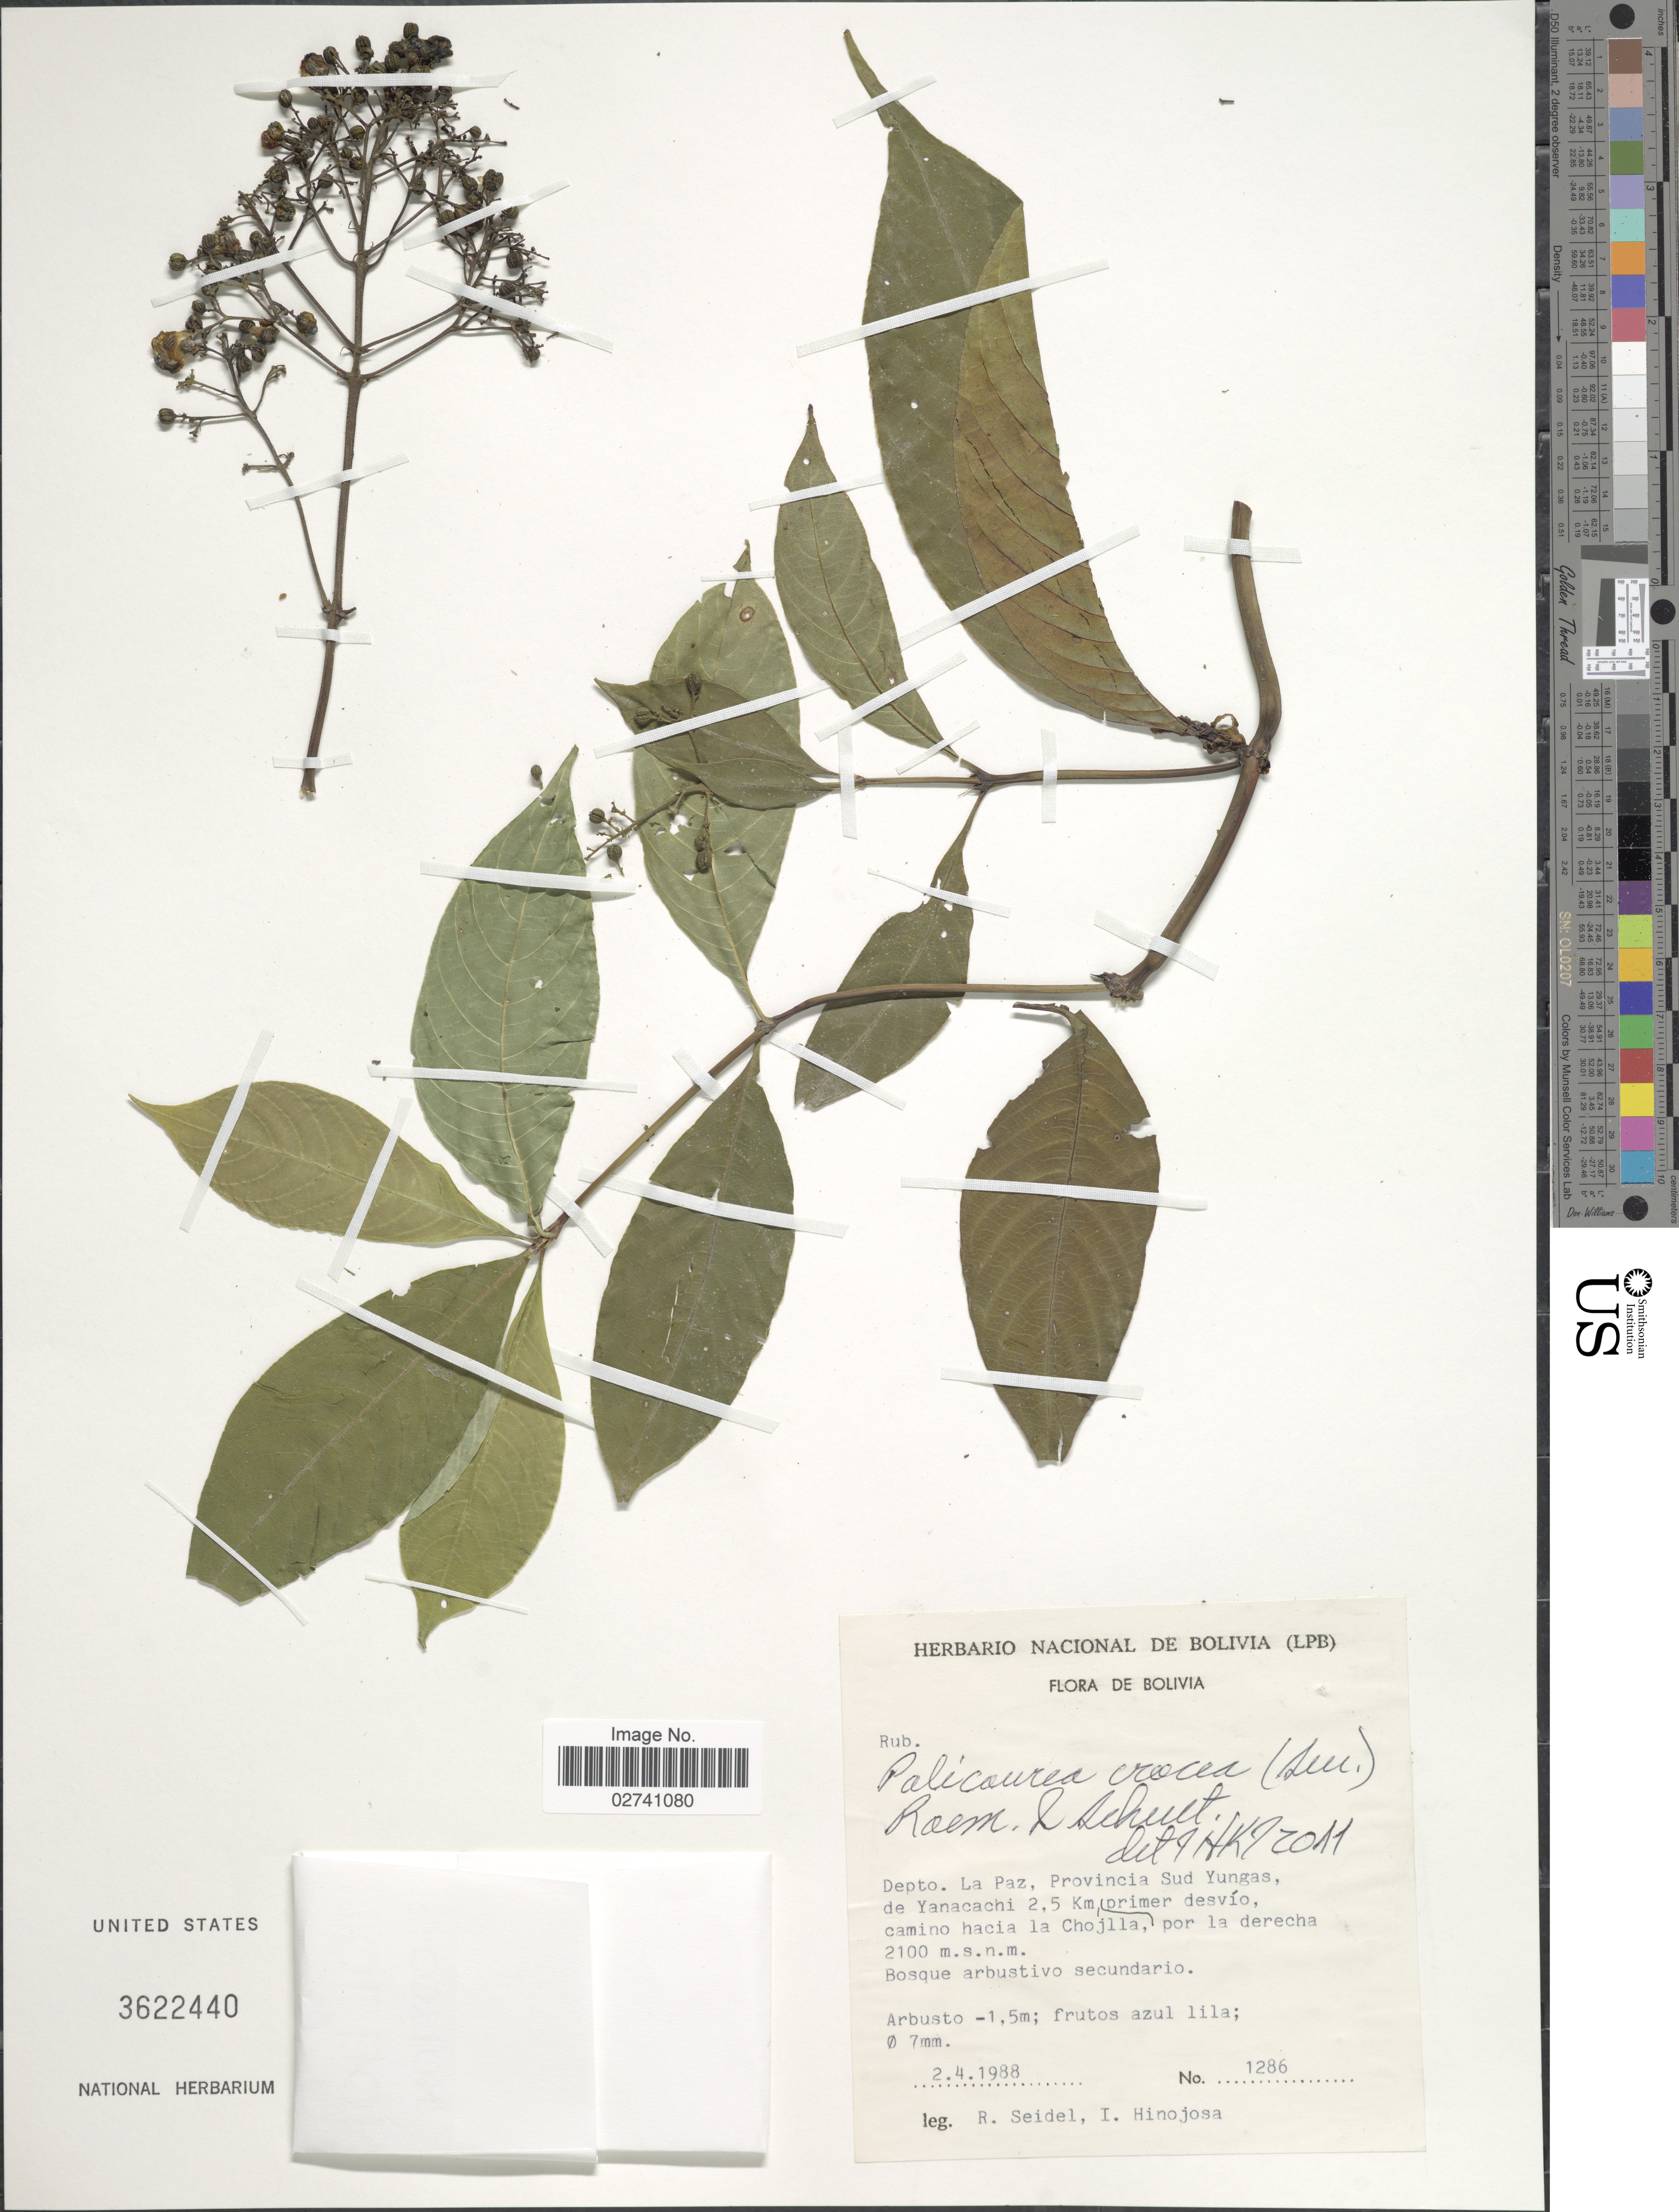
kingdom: Plantae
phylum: Tracheophyta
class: Magnoliopsida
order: Gentianales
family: Rubiaceae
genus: Palicourea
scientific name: Palicourea crocea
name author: (Sw.) Schult.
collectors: R. Seidel & I. Hinojosa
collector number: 1286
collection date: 1988-04-02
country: Bolivia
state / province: La Paz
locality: Provincia Sud Yungas, de Yanacachi 2,5 Km primer desvío camino hacia la Chojilla, por la derecha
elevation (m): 2100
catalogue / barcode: US 3622440